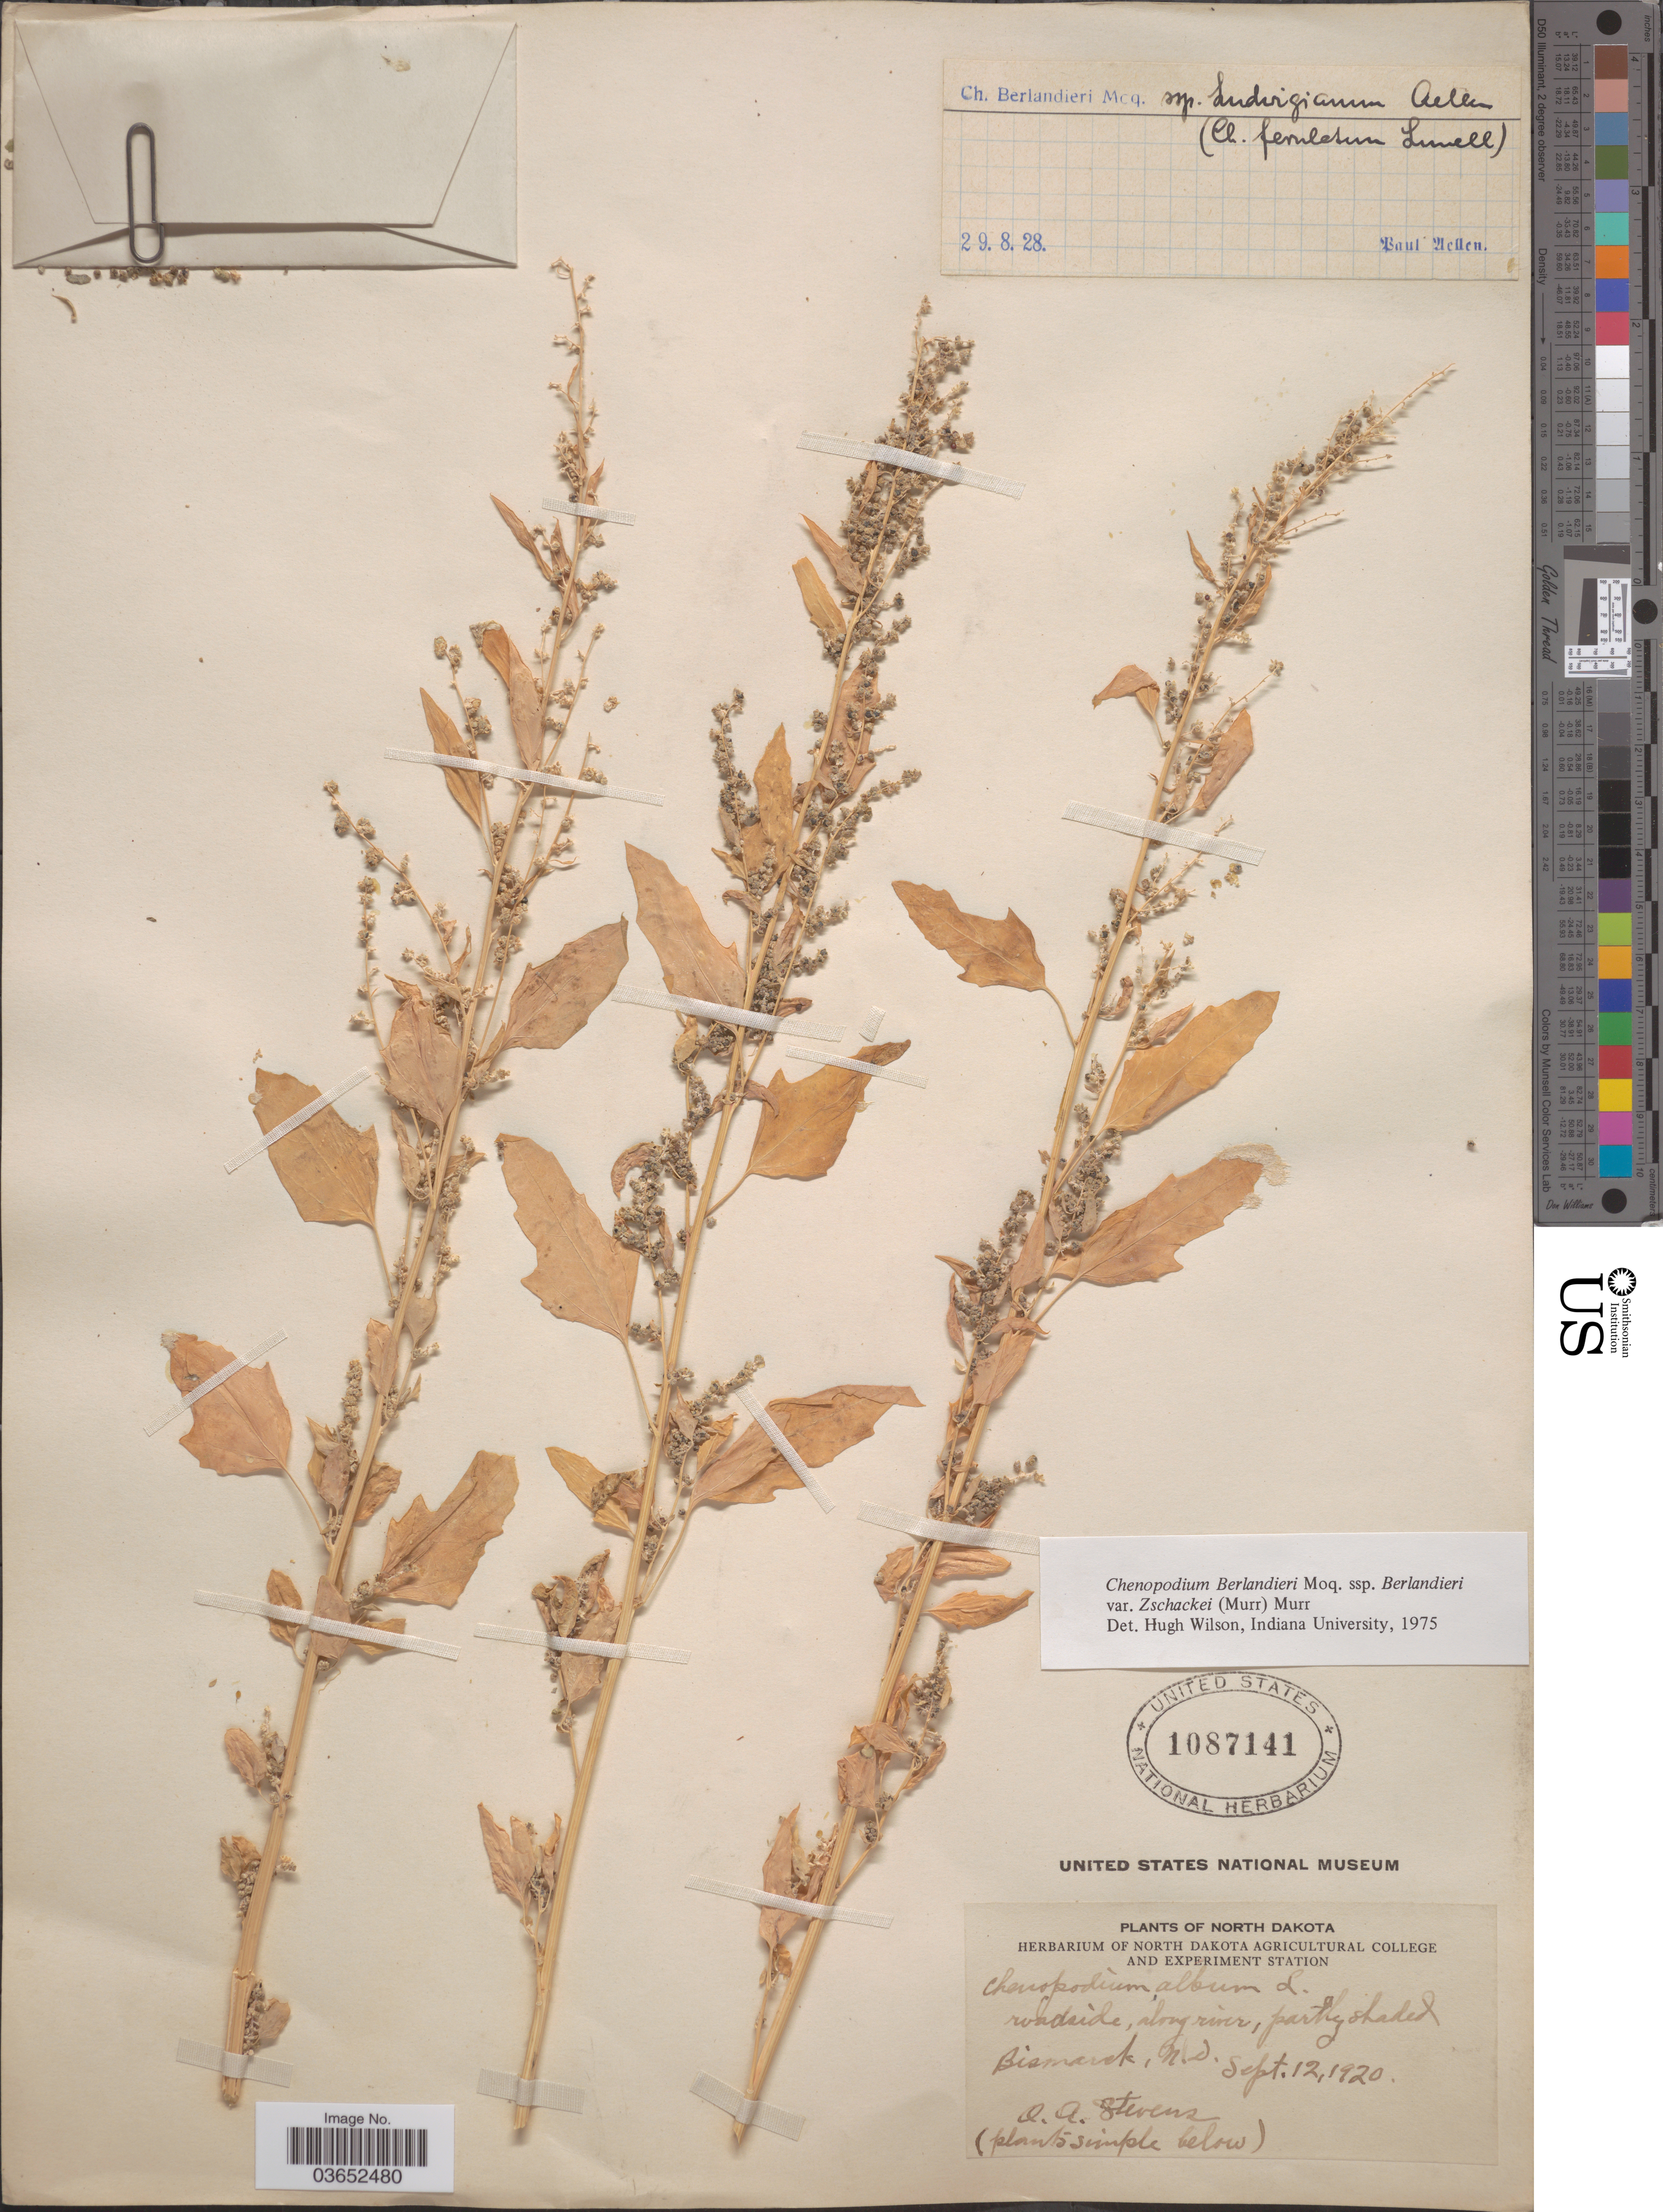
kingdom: Plantae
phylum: Tracheophyta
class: Magnoliopsida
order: Caryophyllales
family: Amaranthaceae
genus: Chenopodium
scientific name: Chenopodium berlandieri var. typicum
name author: A. Ludw. ex Graebn.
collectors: O. A. Stevens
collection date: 1920-09-12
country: United States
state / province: North Dakota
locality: Along river. Bismarck.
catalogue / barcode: US 1087141